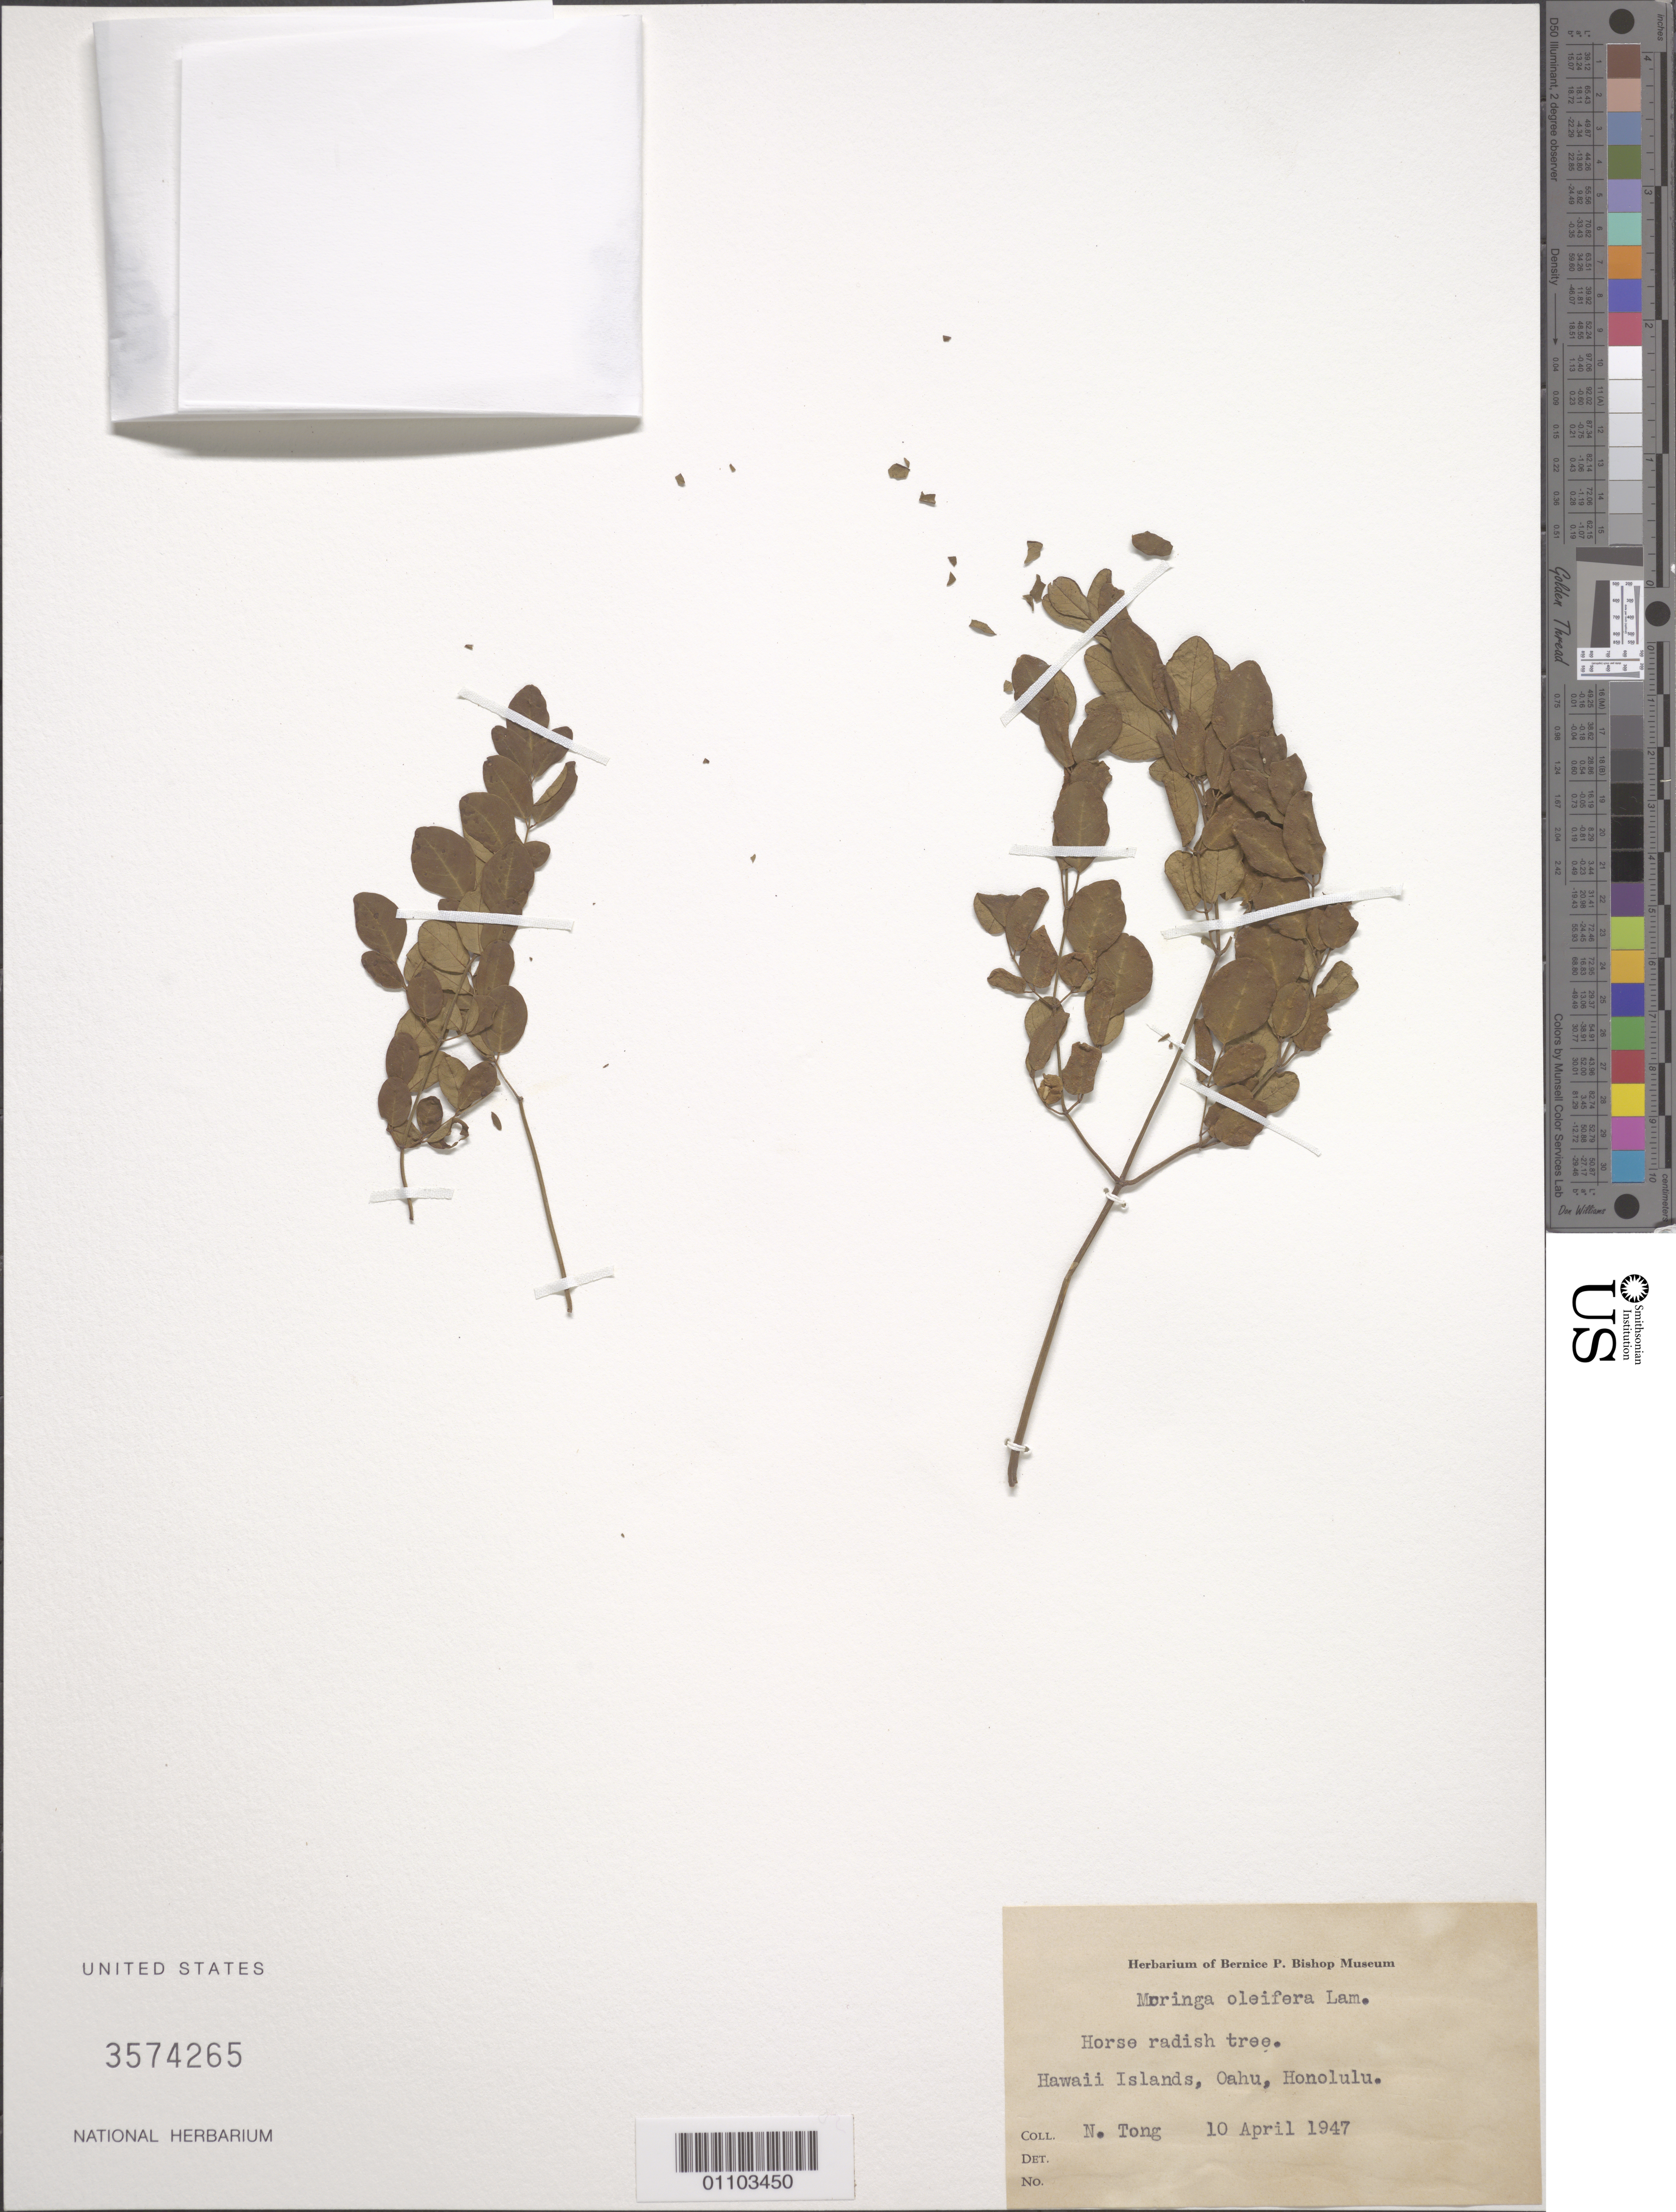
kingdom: Plantae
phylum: Tracheophyta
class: Magnoliopsida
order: Brassicales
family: Moringaceae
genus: Moringa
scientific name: Moringa oleifera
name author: Lam.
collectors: N. Tong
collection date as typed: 10 Apr 1947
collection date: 1947-04-10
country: United States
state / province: Hawaii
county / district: Honolulu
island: Oahu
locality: Honolulu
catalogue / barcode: US 3574265